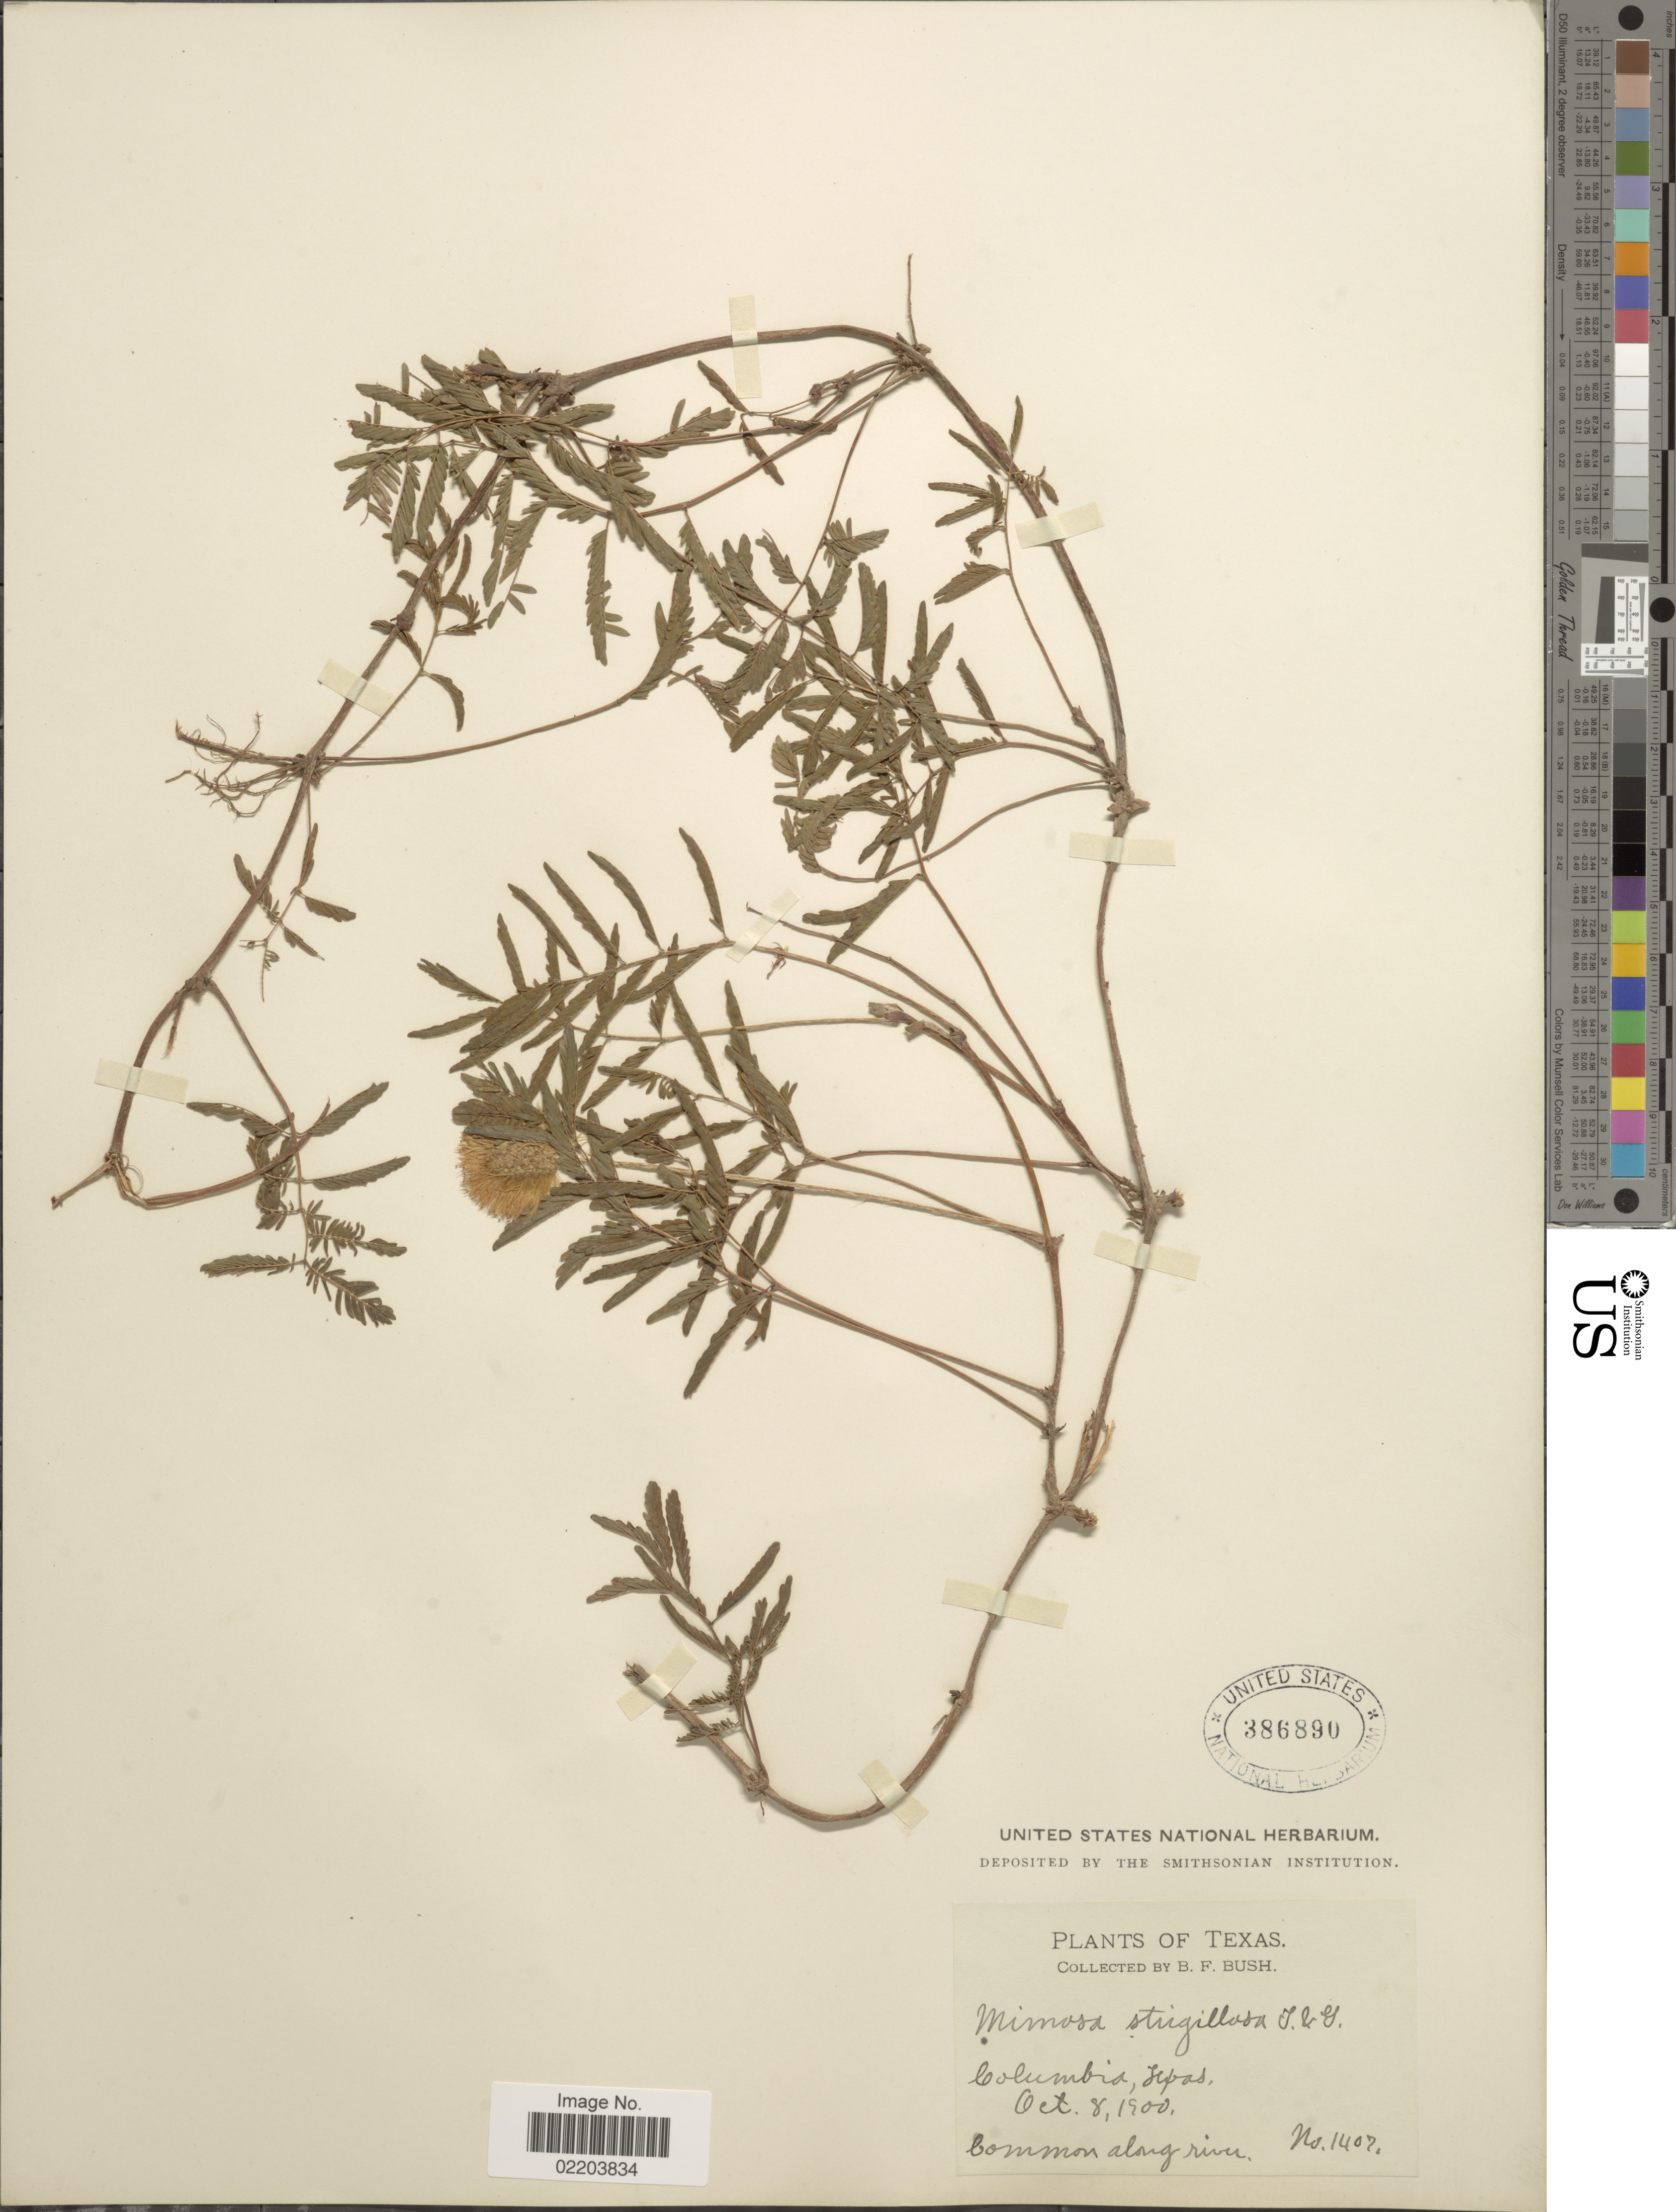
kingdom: Plantae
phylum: Tracheophyta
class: Magnoliopsida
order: Fabales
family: Fabaceae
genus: Mimosa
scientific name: Mimosa strigillosa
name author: Torr. & A. Gray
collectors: B. F. Bush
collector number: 1407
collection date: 1900-10-08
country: United States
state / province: Texas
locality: Columbia, Common along river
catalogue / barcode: US 386890